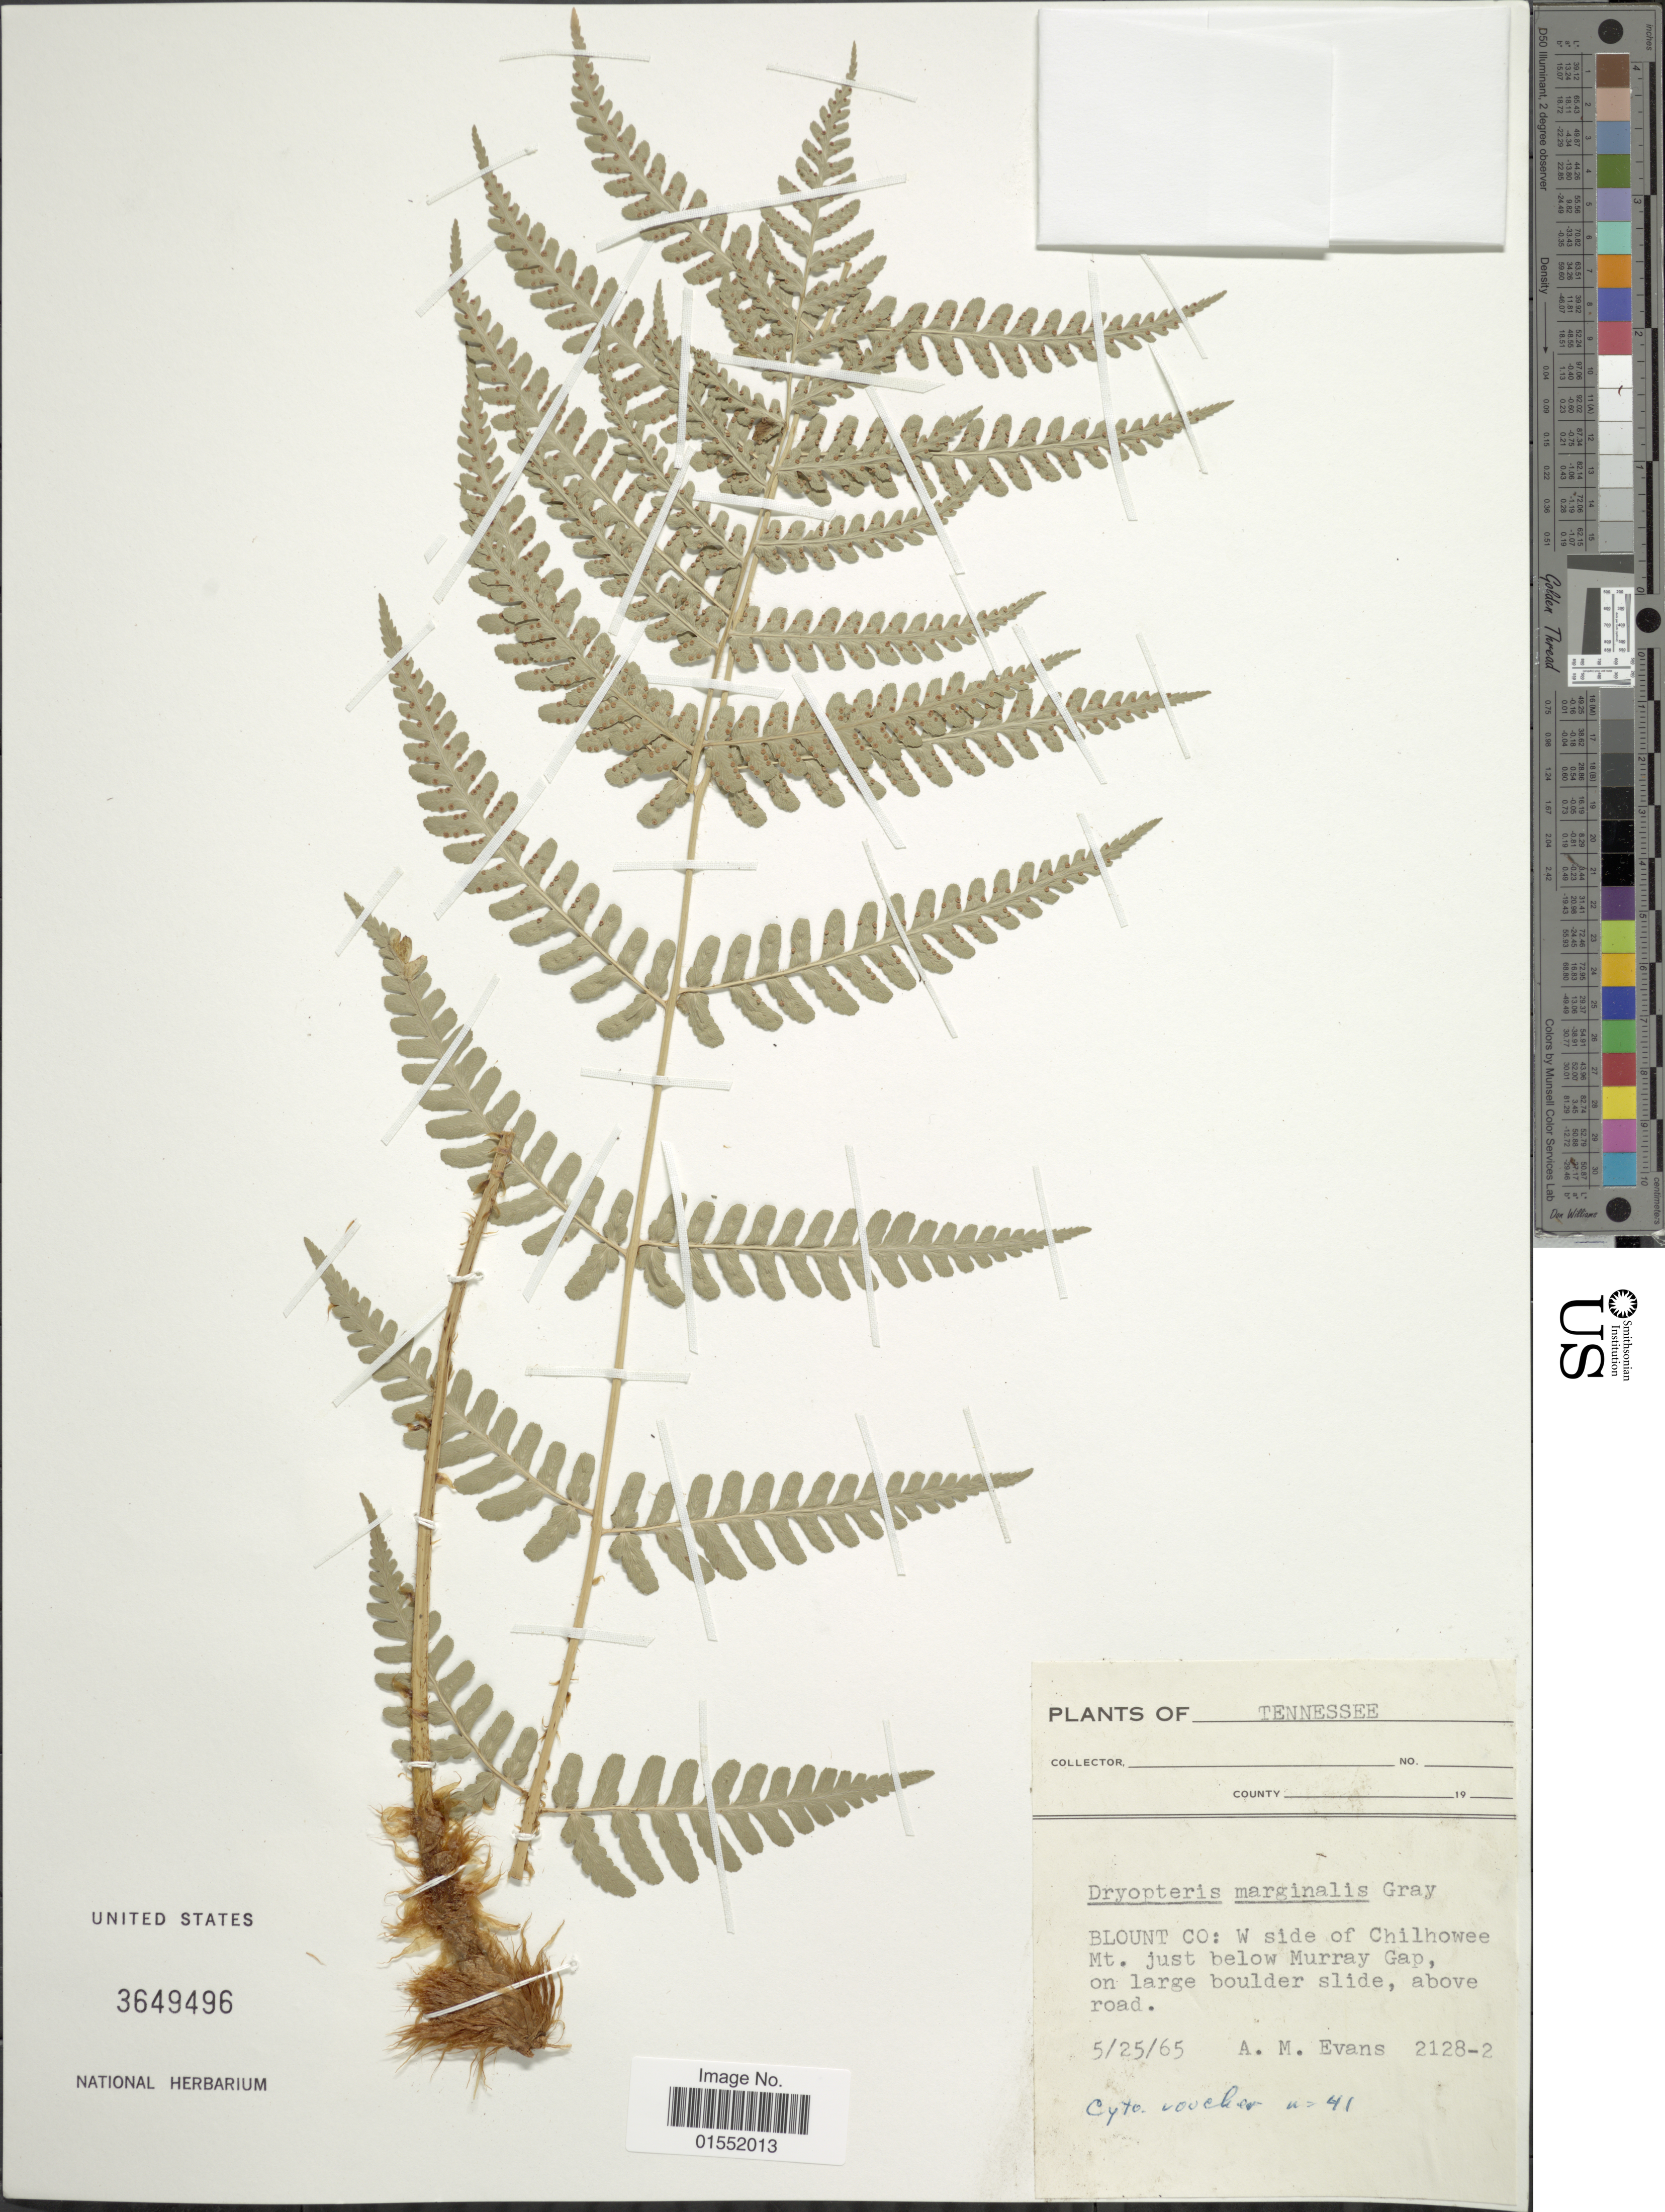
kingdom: Plantae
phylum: Tracheophyta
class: Polypodiopsida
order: Polypodiales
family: Dryopteridaceae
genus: Dryopteris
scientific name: Dryopteris marginalis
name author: (L.) A. Gray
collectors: A. M. Evans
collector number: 2128-2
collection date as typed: Transcribed d/m/y: 25/5/65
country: United States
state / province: Tennessee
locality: Blount Co: W side of Chilhowee Mt. just below Murray Gap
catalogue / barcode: US 3649496